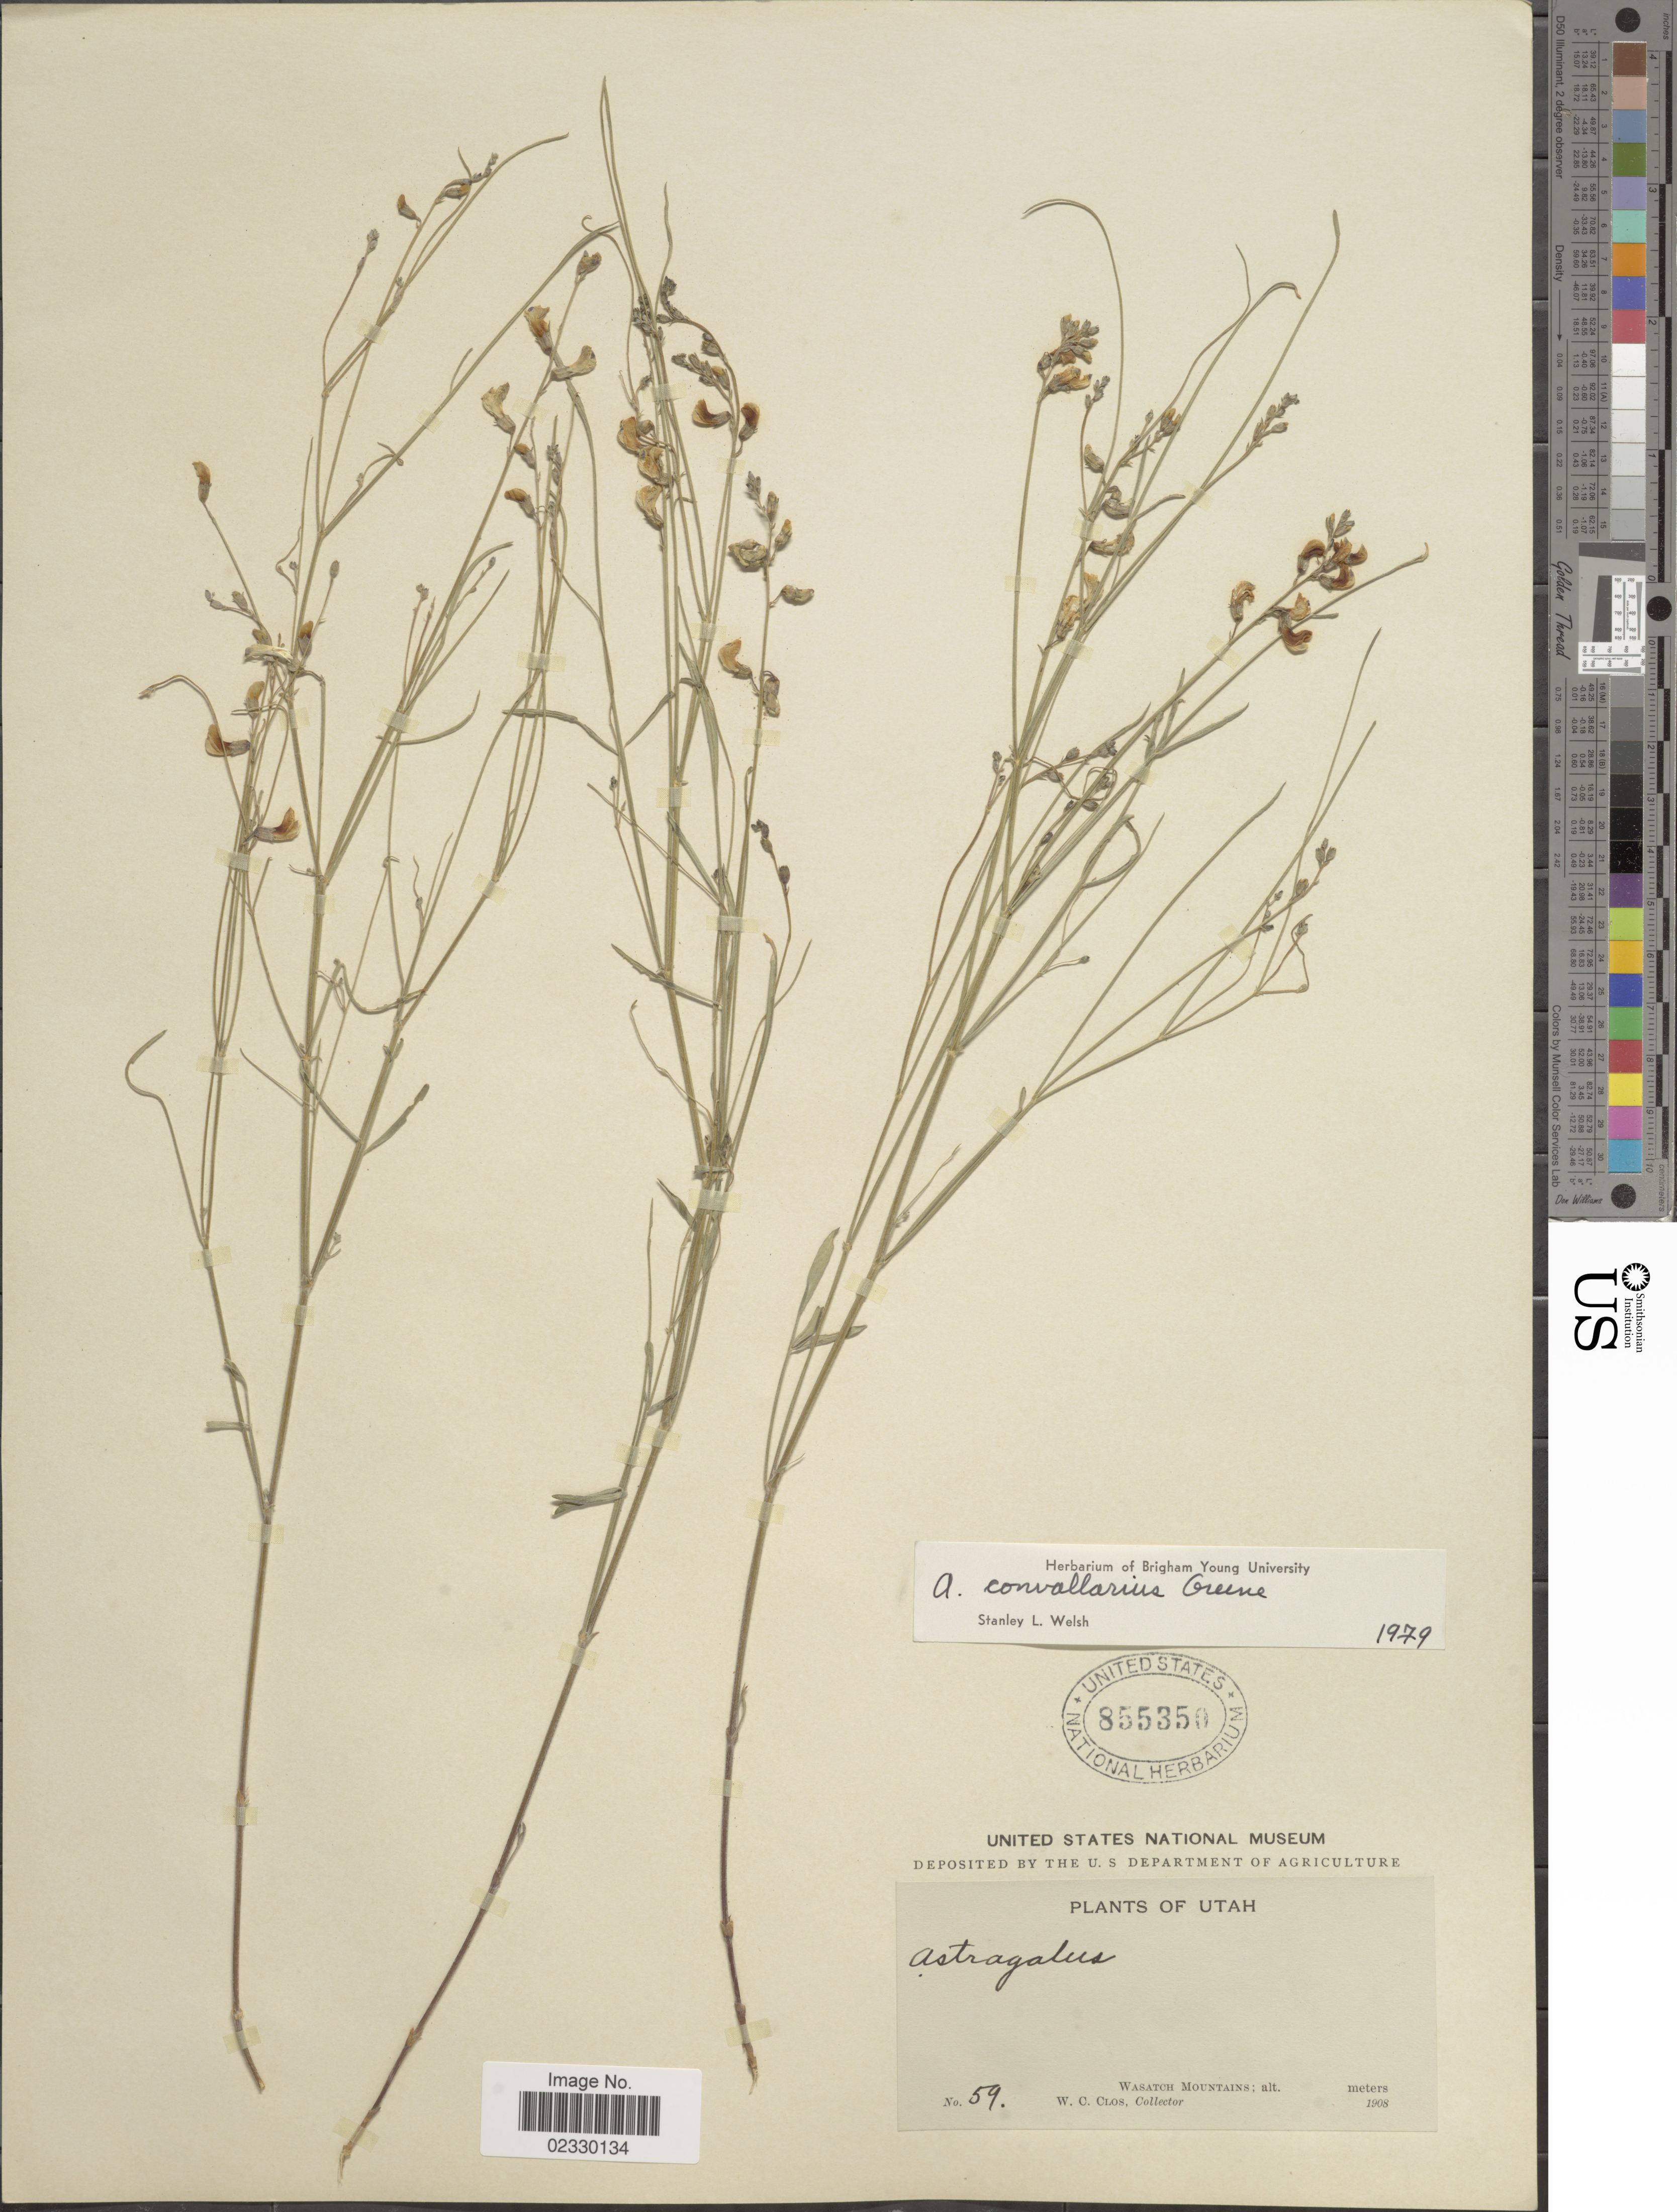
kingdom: Plantae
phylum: Tracheophyta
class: Magnoliopsida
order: Fabales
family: Fabaceae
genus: Astragalus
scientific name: Astragalus convallarius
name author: Greene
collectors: W. C. Clos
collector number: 59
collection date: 1908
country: United States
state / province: Utah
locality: Wasatch Mountains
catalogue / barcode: US 855350